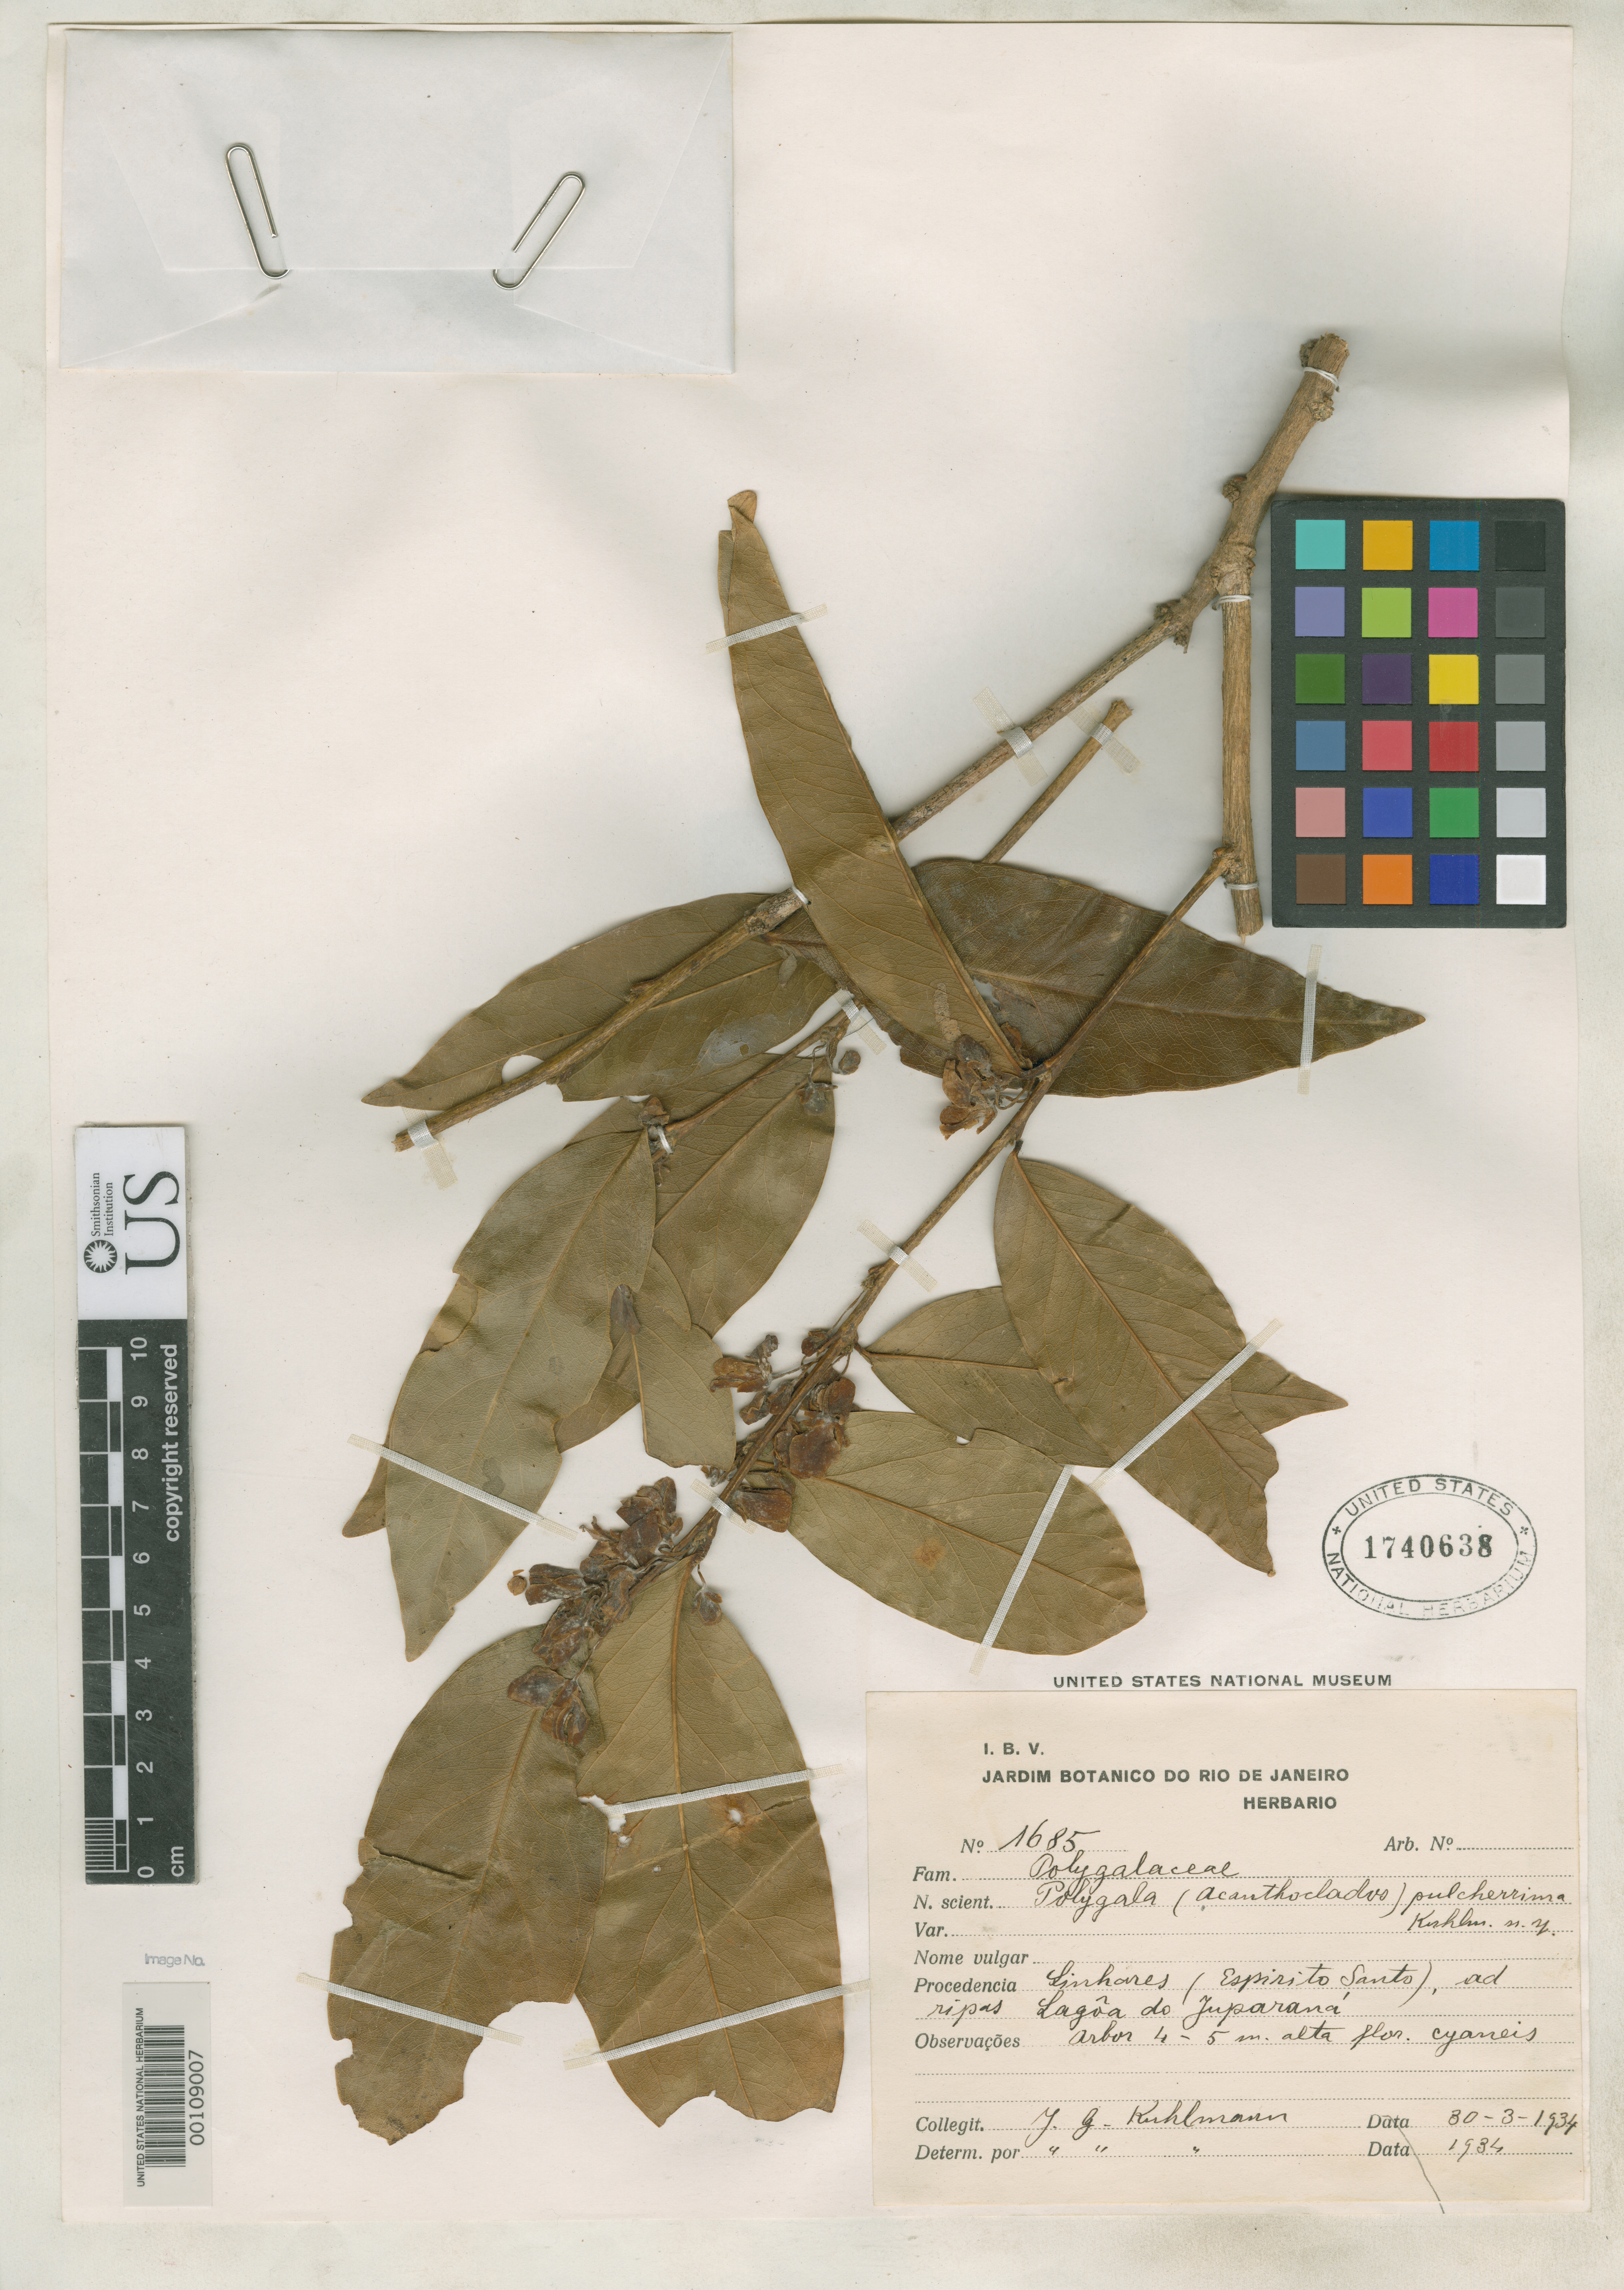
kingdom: Plantae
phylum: Tracheophyta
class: Magnoliopsida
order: Fabales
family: Polygalaceae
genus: Polygala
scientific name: Polygala pulcherrima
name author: Kuhlm.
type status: Isosyntype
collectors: J. G. Kuhlmann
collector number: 1685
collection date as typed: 30 Mar 1934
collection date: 1934-03-30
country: Brazil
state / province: Espírito Santo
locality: Linhares, Lagoa do Yuparana.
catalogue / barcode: US 1740638